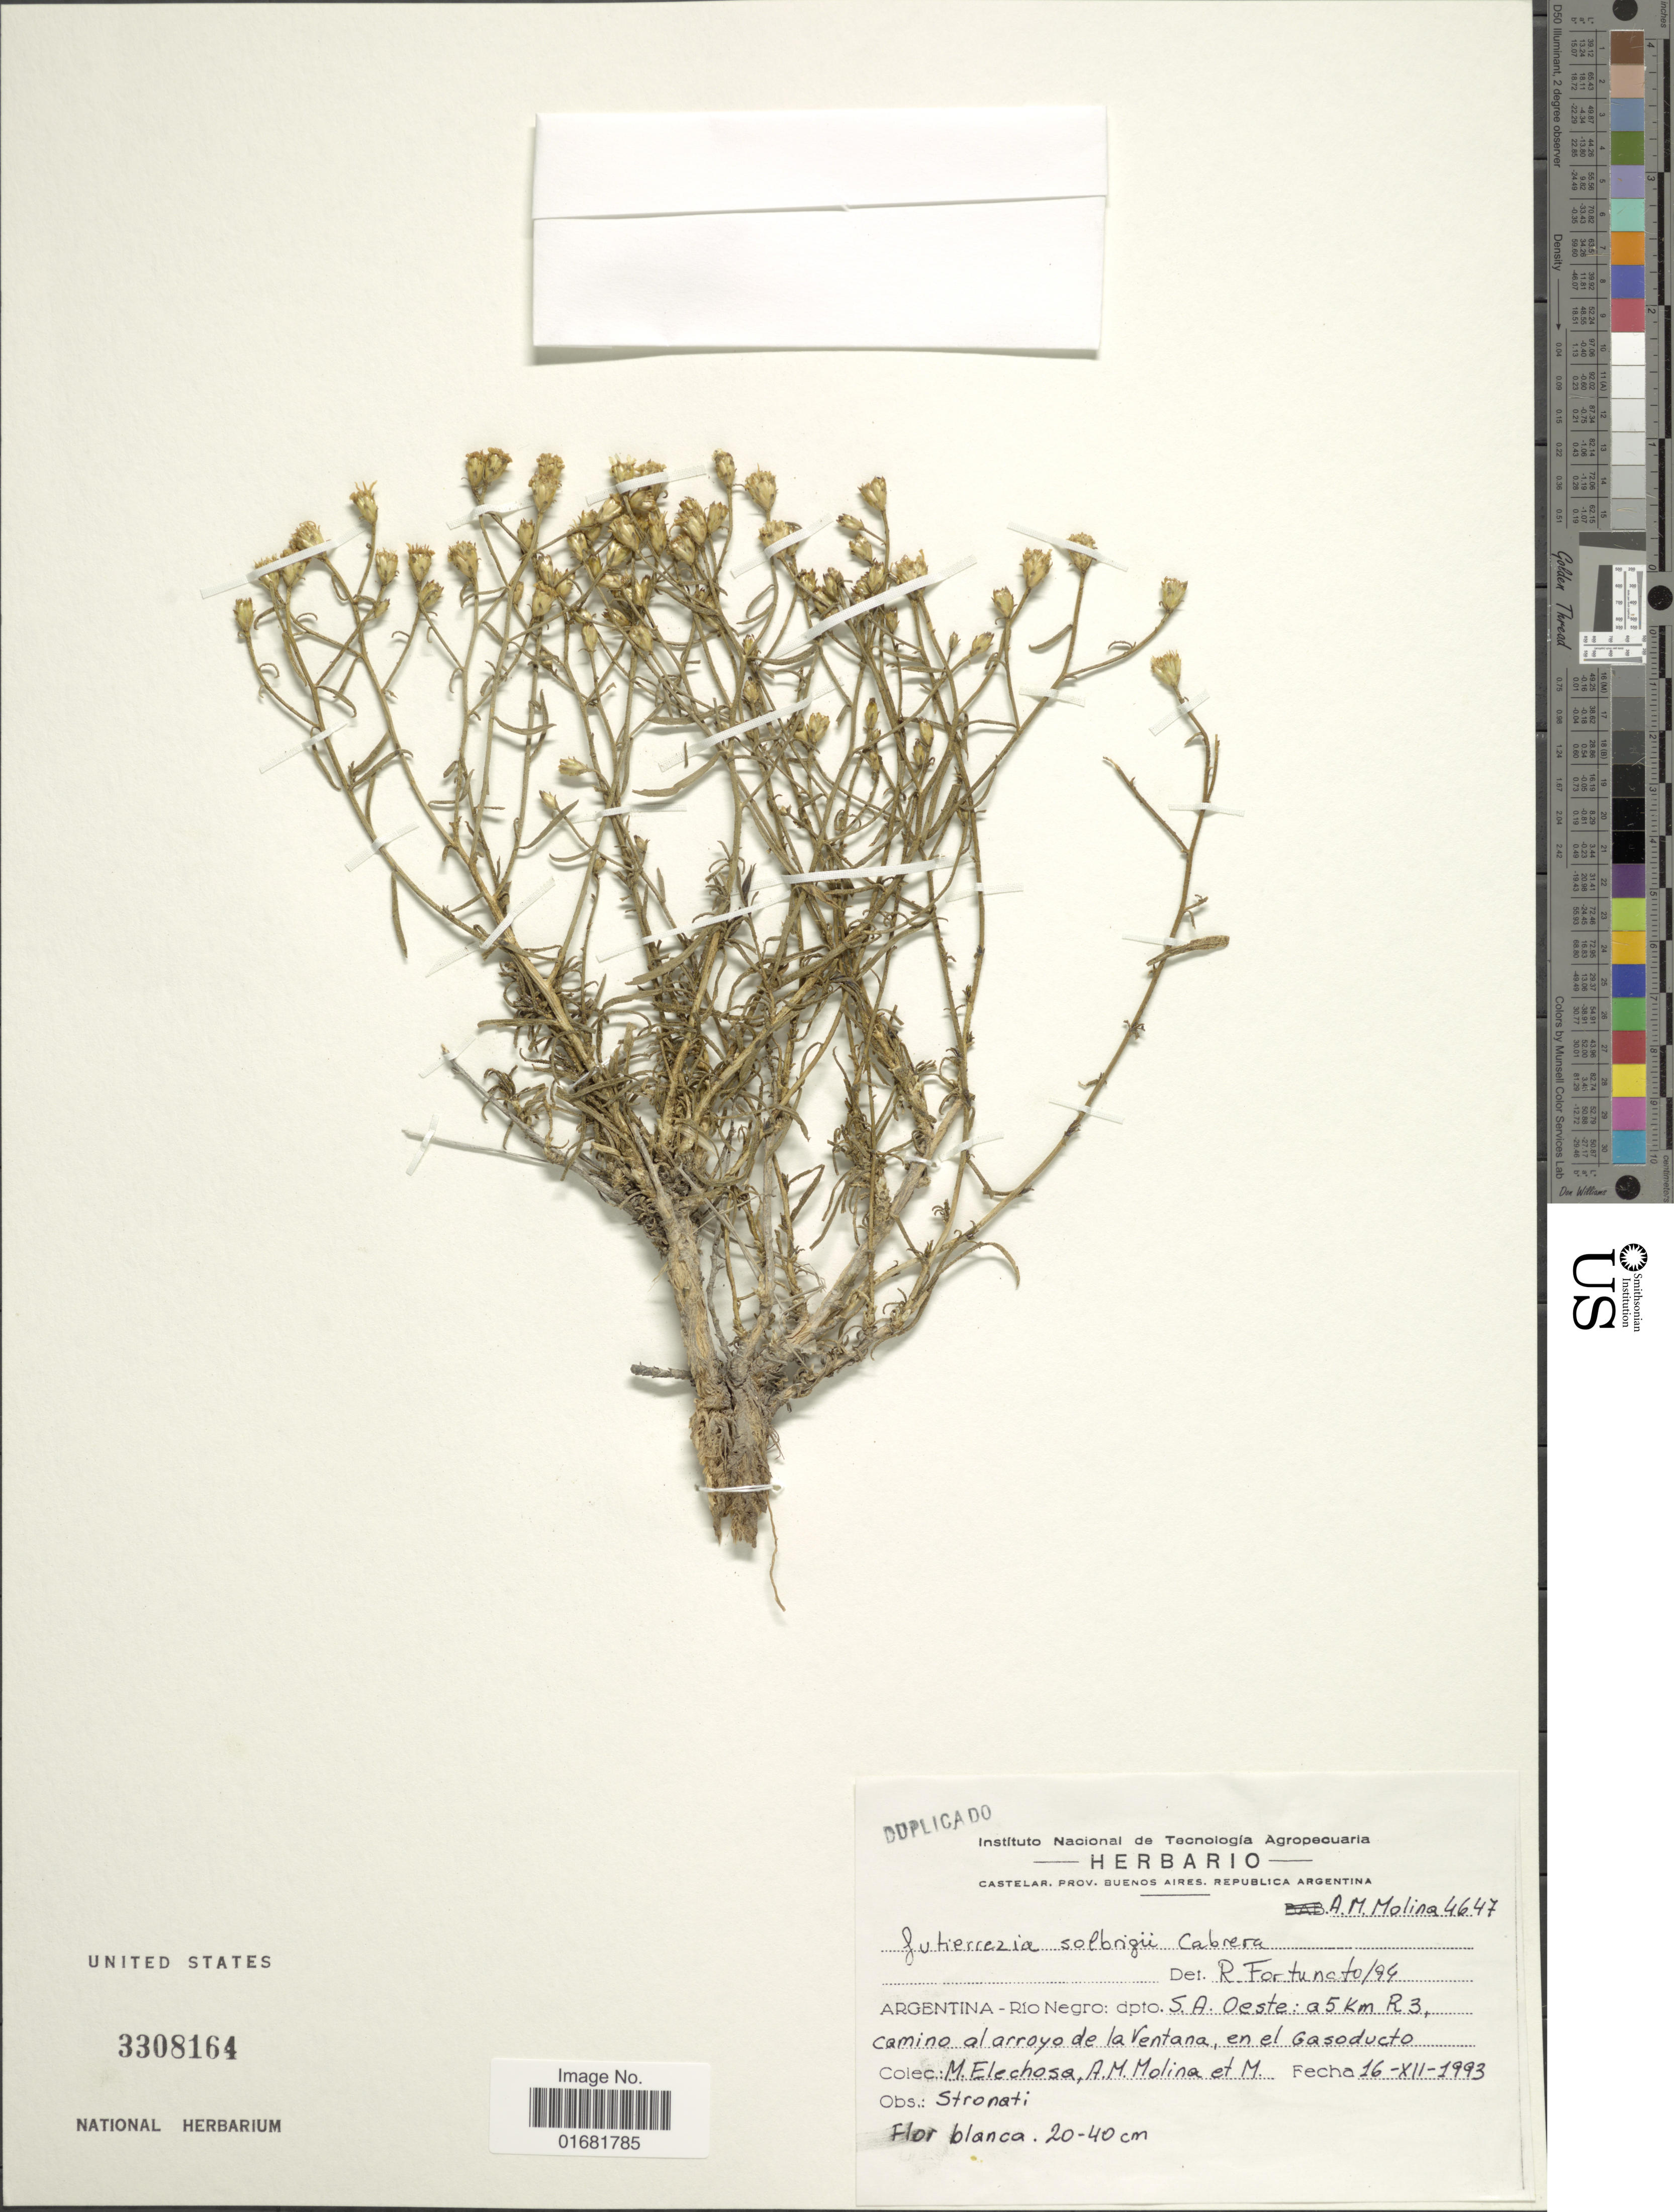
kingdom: Plantae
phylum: Tracheophyta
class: Magnoliopsida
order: Asterales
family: Asteraceae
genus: Gutierrezia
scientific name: Gutierrezia spathulata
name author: (Phil.) Kurtz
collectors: M. Elechosa, A. M. Molina & M. Stronati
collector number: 4647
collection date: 1993-12-16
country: Argentina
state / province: Rio Negro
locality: Dpto. S. A. Oeste: a 5 km R 3, camino al arroyo de la Ventana, en el Gasoducto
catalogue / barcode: US 3308164